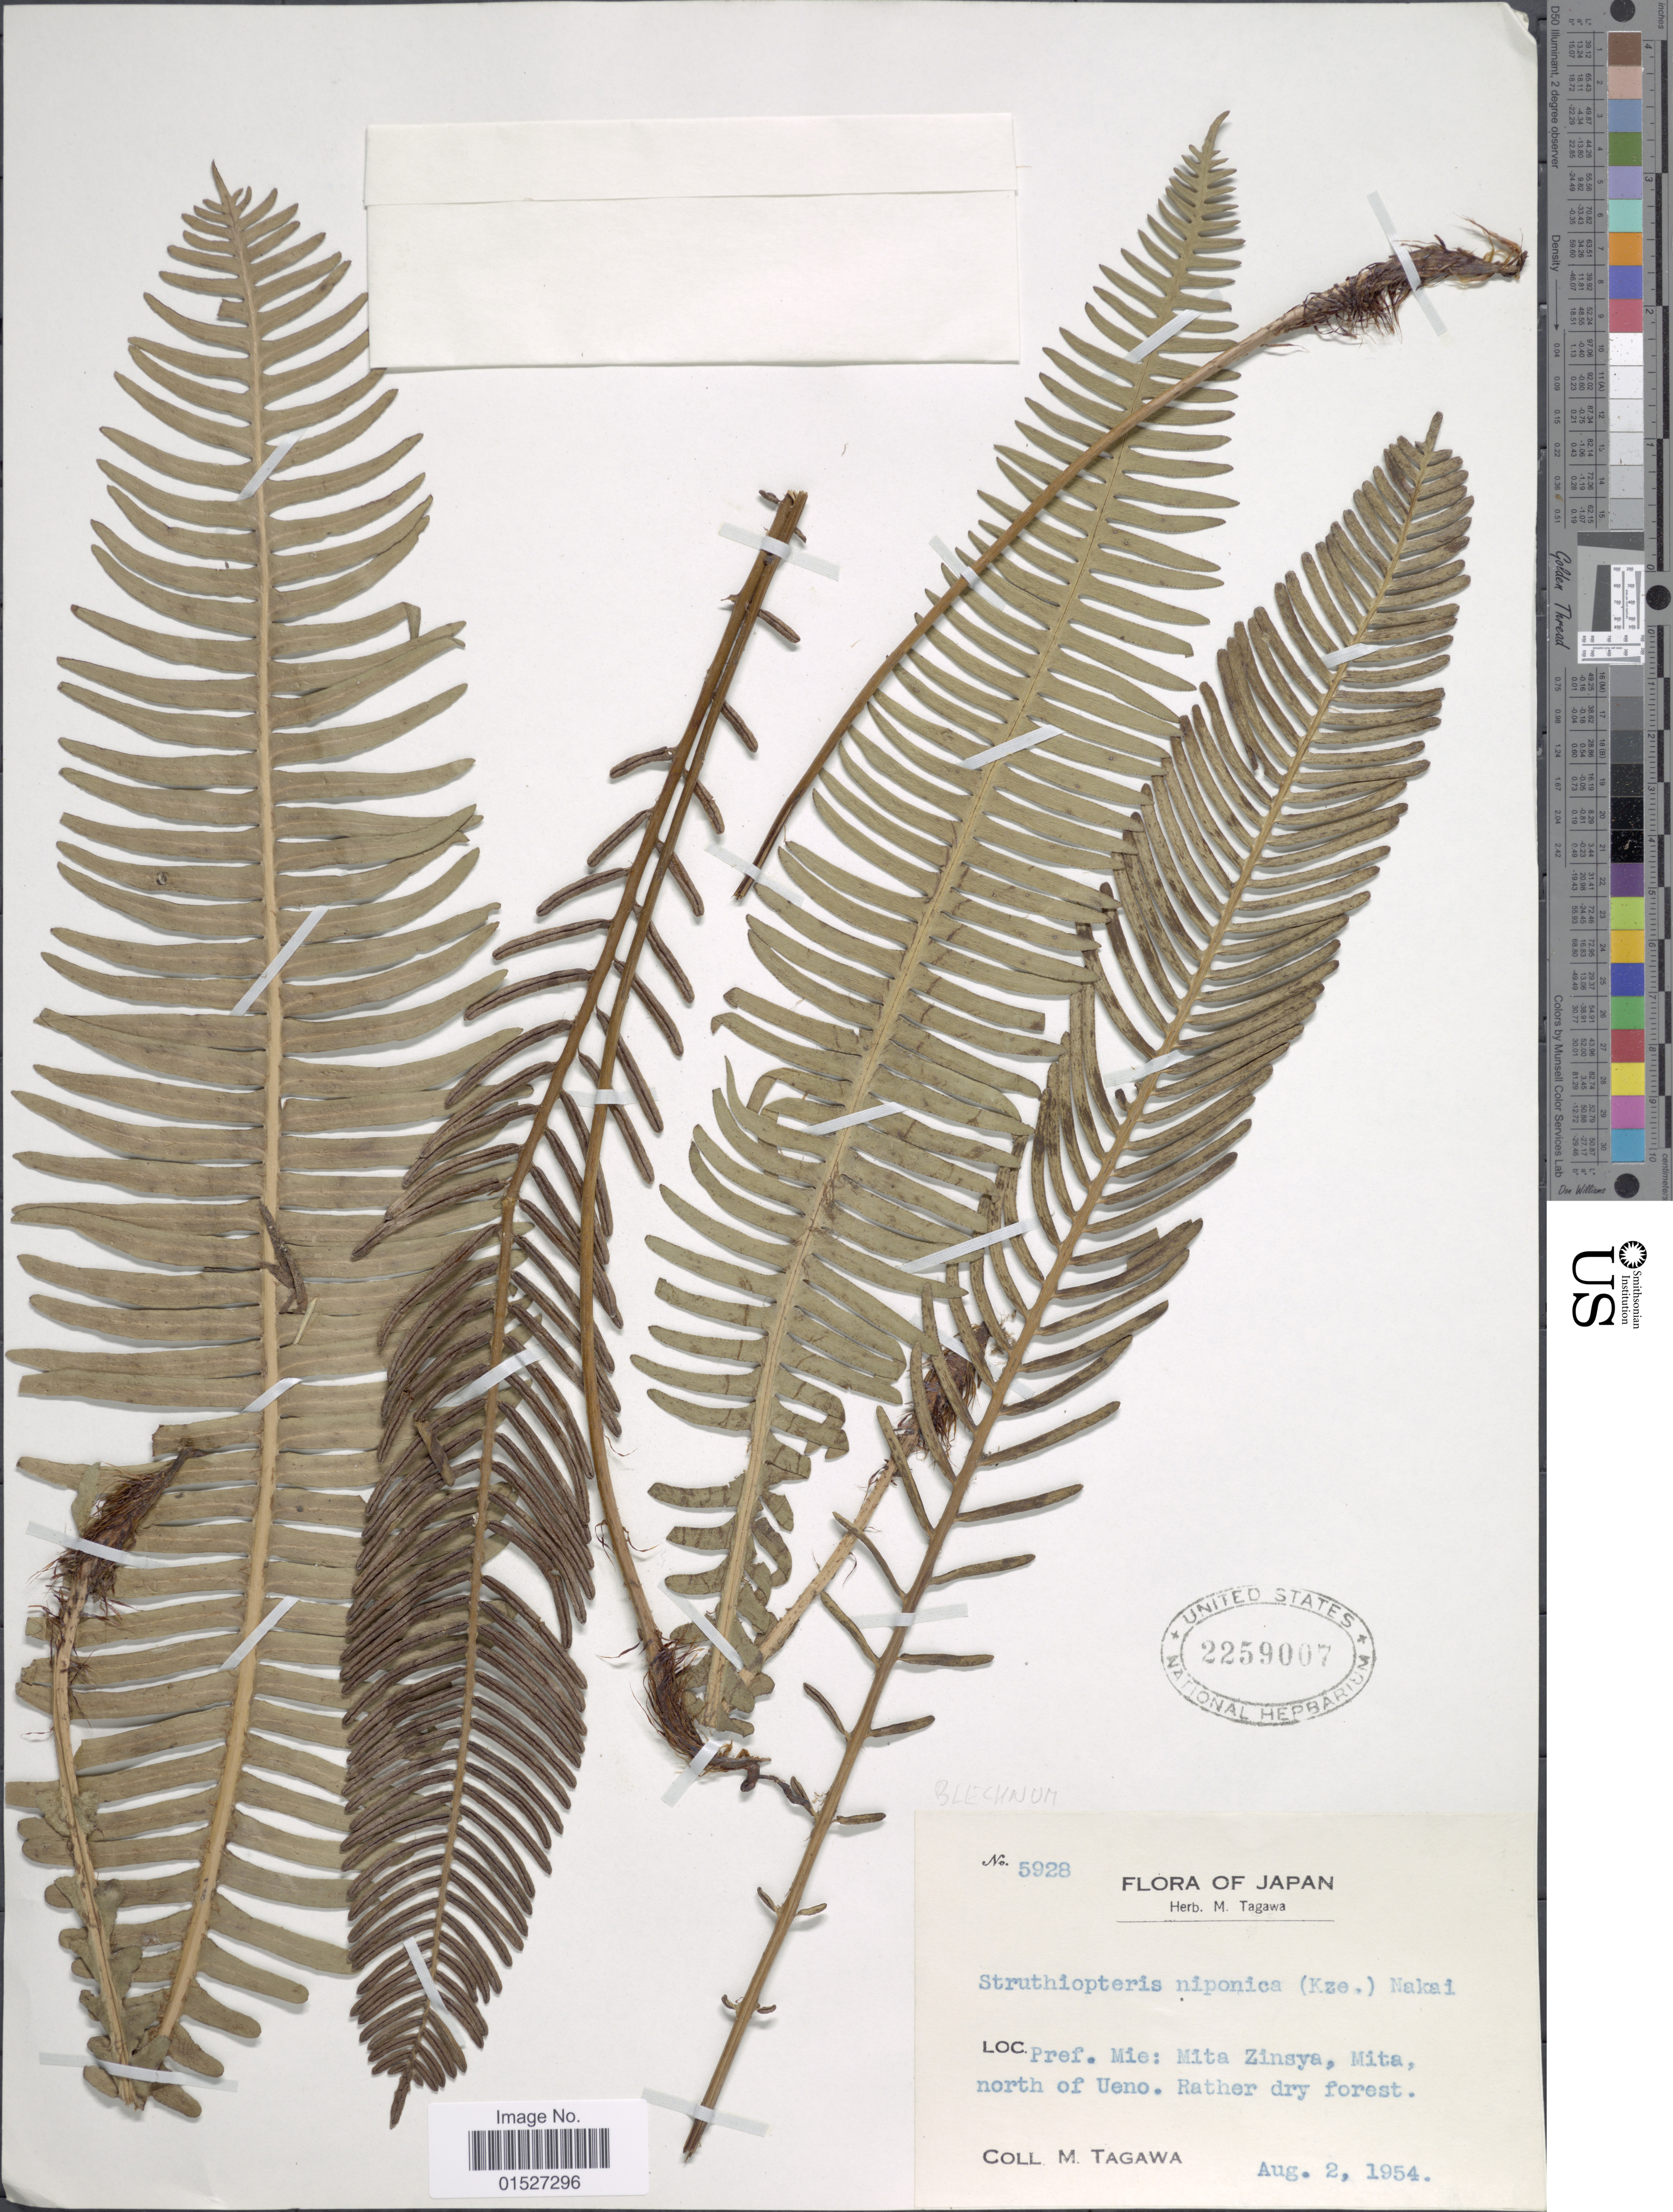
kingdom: Plantae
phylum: Tracheophyta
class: Polypodiopsida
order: Polypodiales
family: Blechnaceae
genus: Blechnum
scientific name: Blechnum nipponicum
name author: (Kunze) Makino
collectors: M. Tagawa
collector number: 5928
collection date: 1954-08-02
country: Japan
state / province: Mie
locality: Pref. Mie: Mita Zinsya, Mia, north of Ueno.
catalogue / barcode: US 2259007